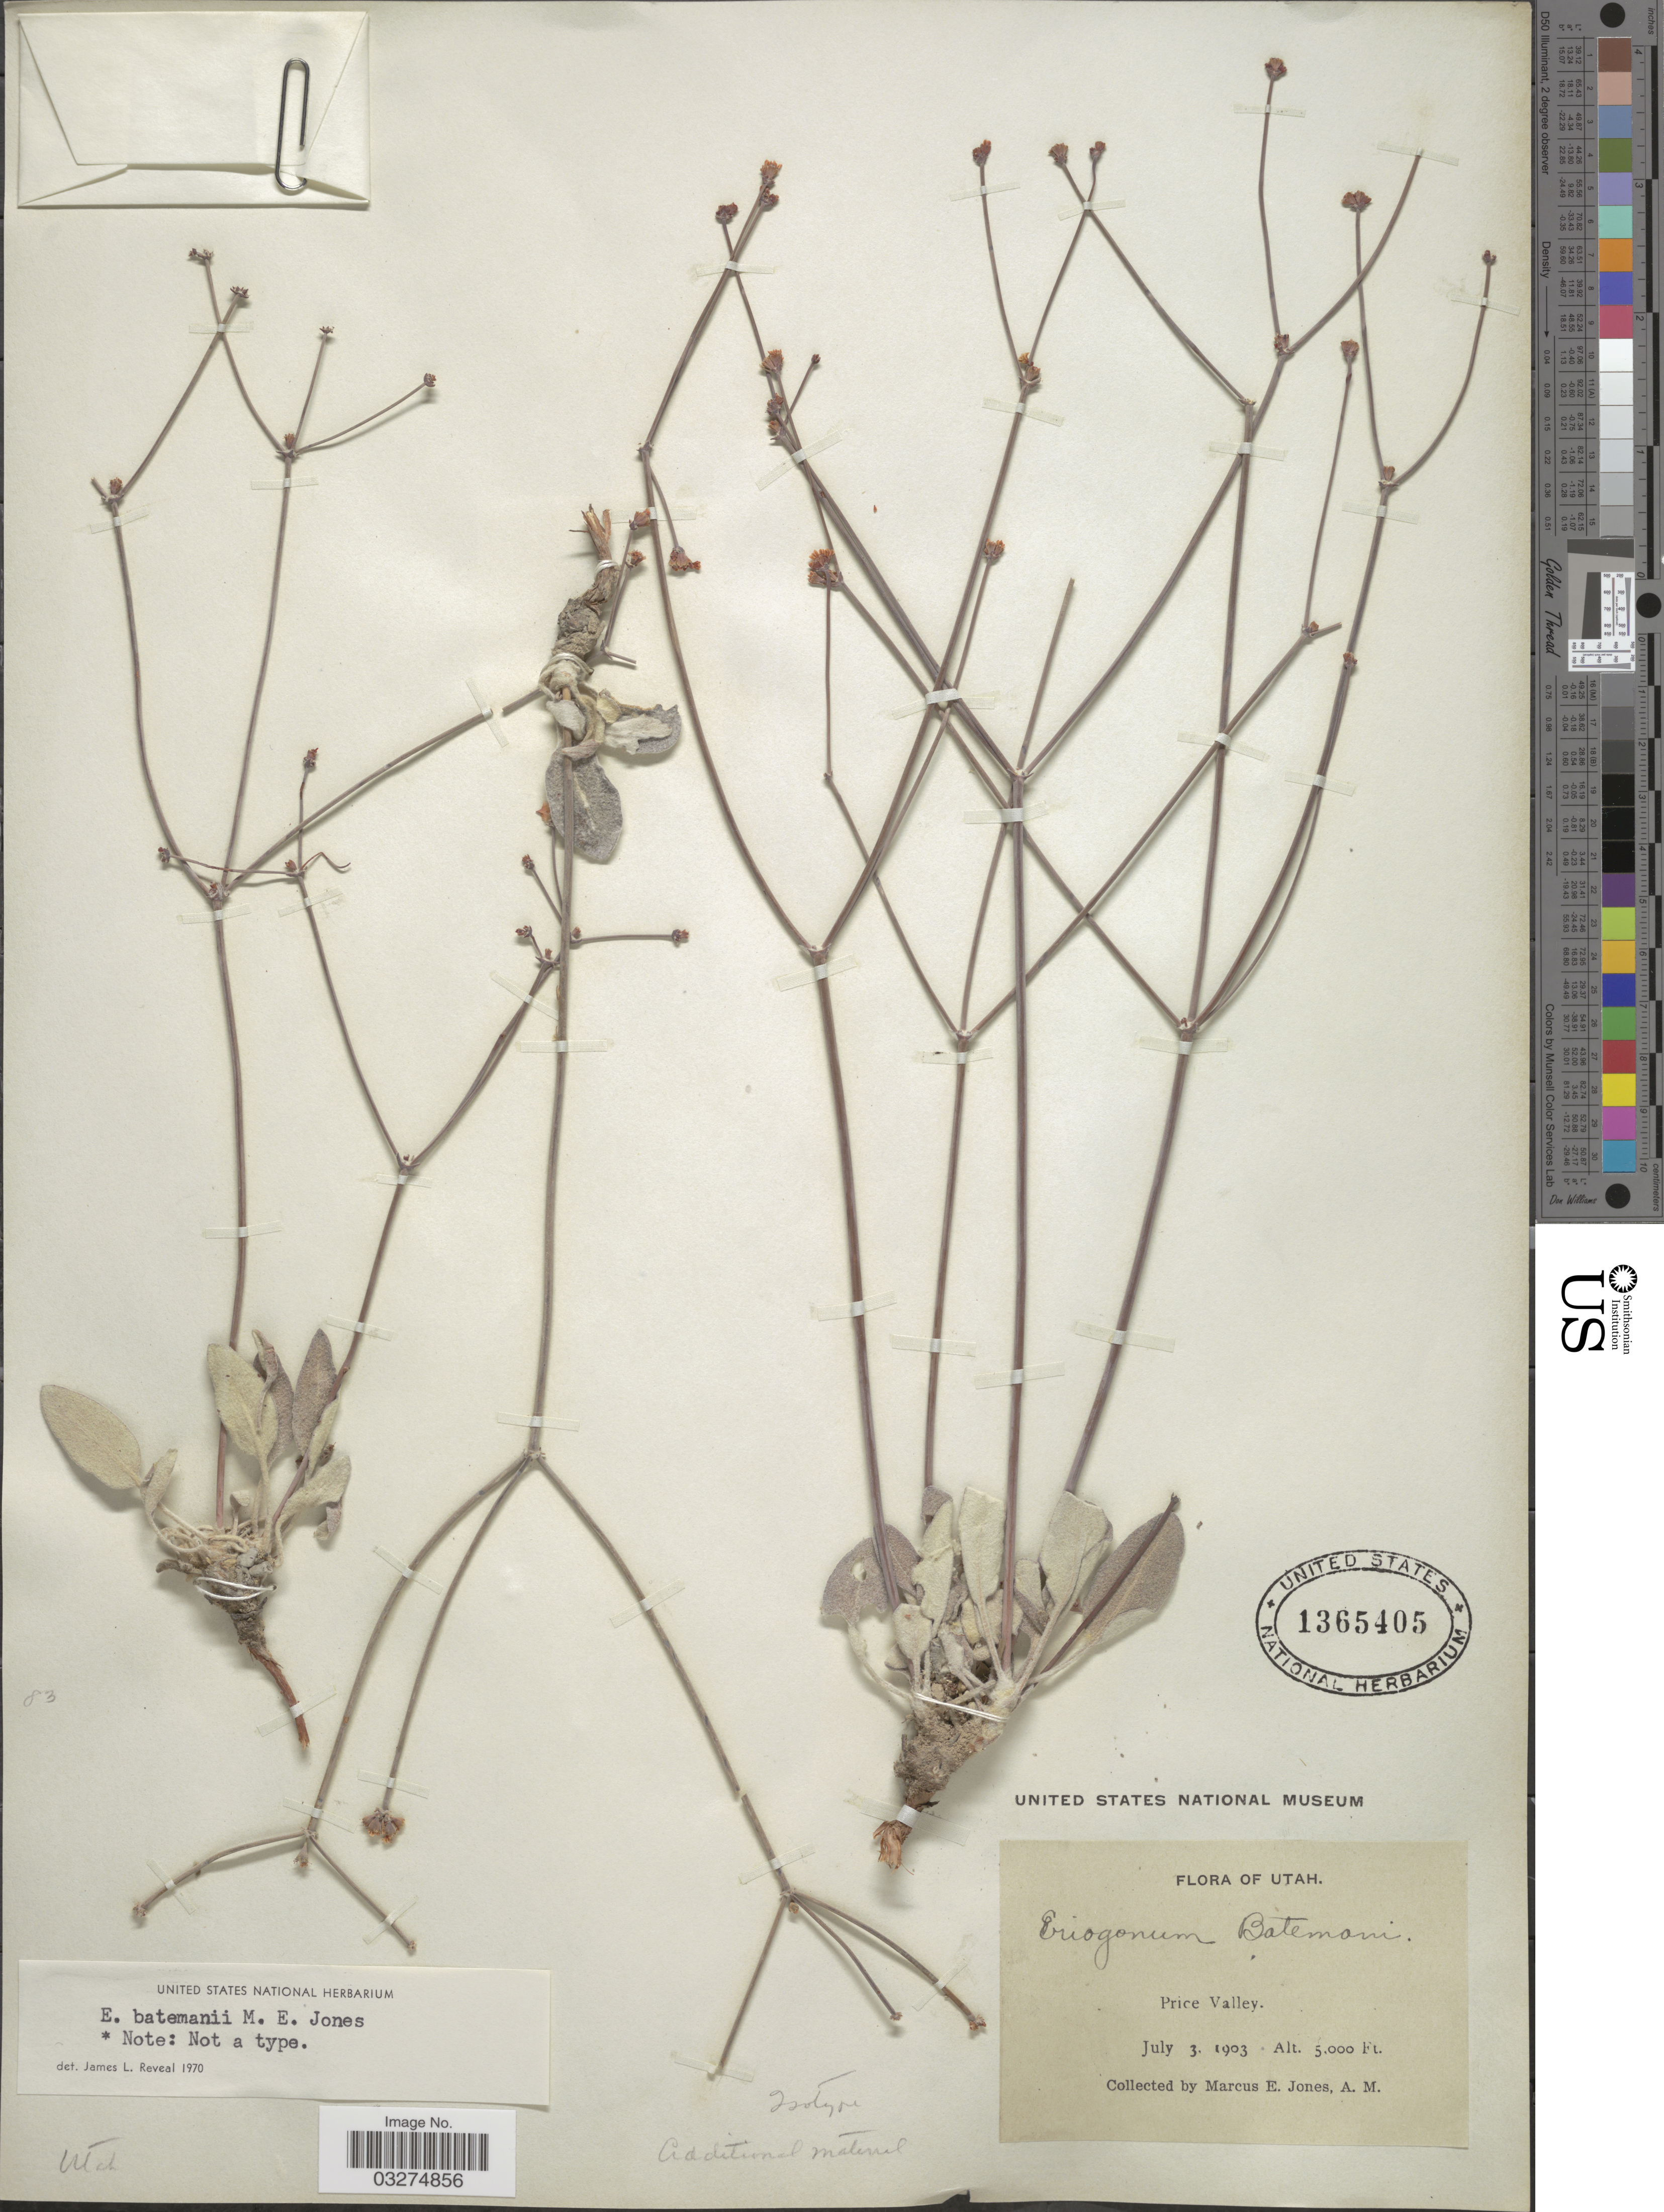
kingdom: Plantae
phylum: Tracheophyta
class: Magnoliopsida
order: Caryophyllales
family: Polygonaceae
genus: Eriogonum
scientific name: Eriogonum batemani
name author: M.E. Jones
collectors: M. E. Jones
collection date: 1903-07-03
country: United States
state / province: Utah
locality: Price Valley.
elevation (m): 1524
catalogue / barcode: US 1365405